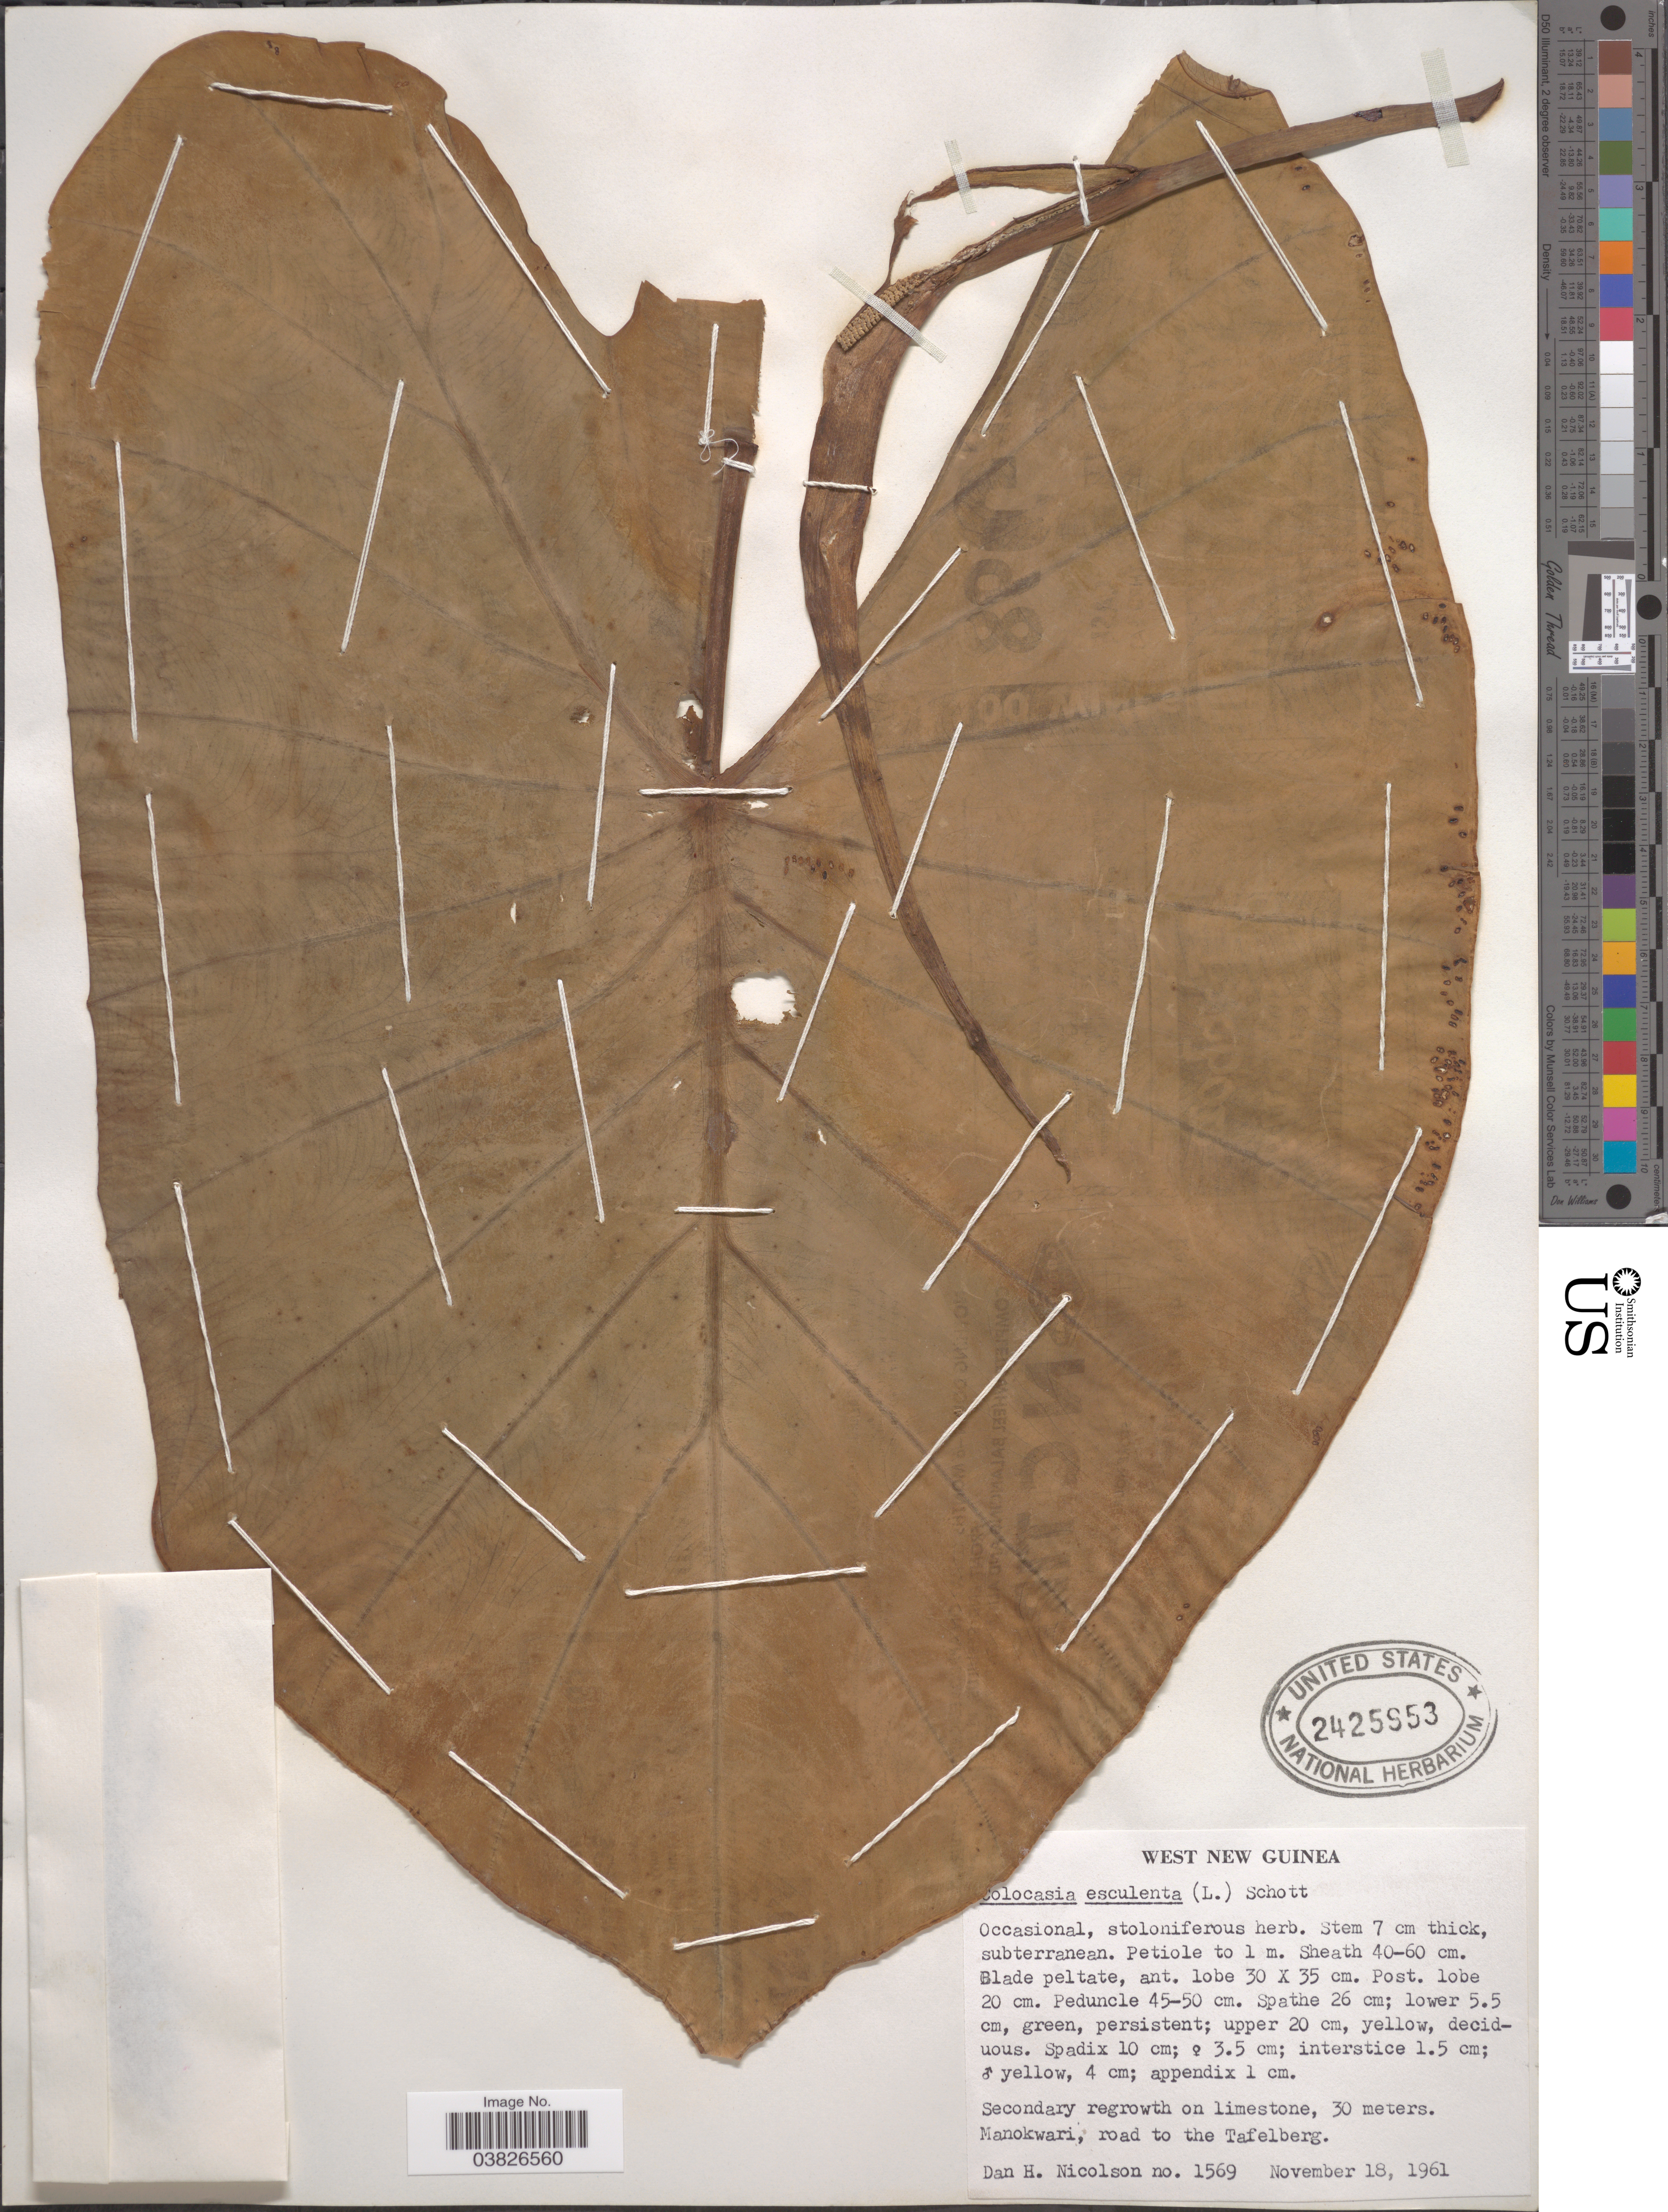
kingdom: Plantae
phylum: Tracheophyta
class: Liliopsida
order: Alismatales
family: Araceae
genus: Colocasia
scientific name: Colocasia esculenta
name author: (L.) Schott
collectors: D. H. Nicolson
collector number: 1569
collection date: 1961-11-18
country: Indonesia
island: New Guinea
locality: West New Guinea. Manokwari, road to the Tafelberg.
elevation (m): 30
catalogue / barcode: US 2425953